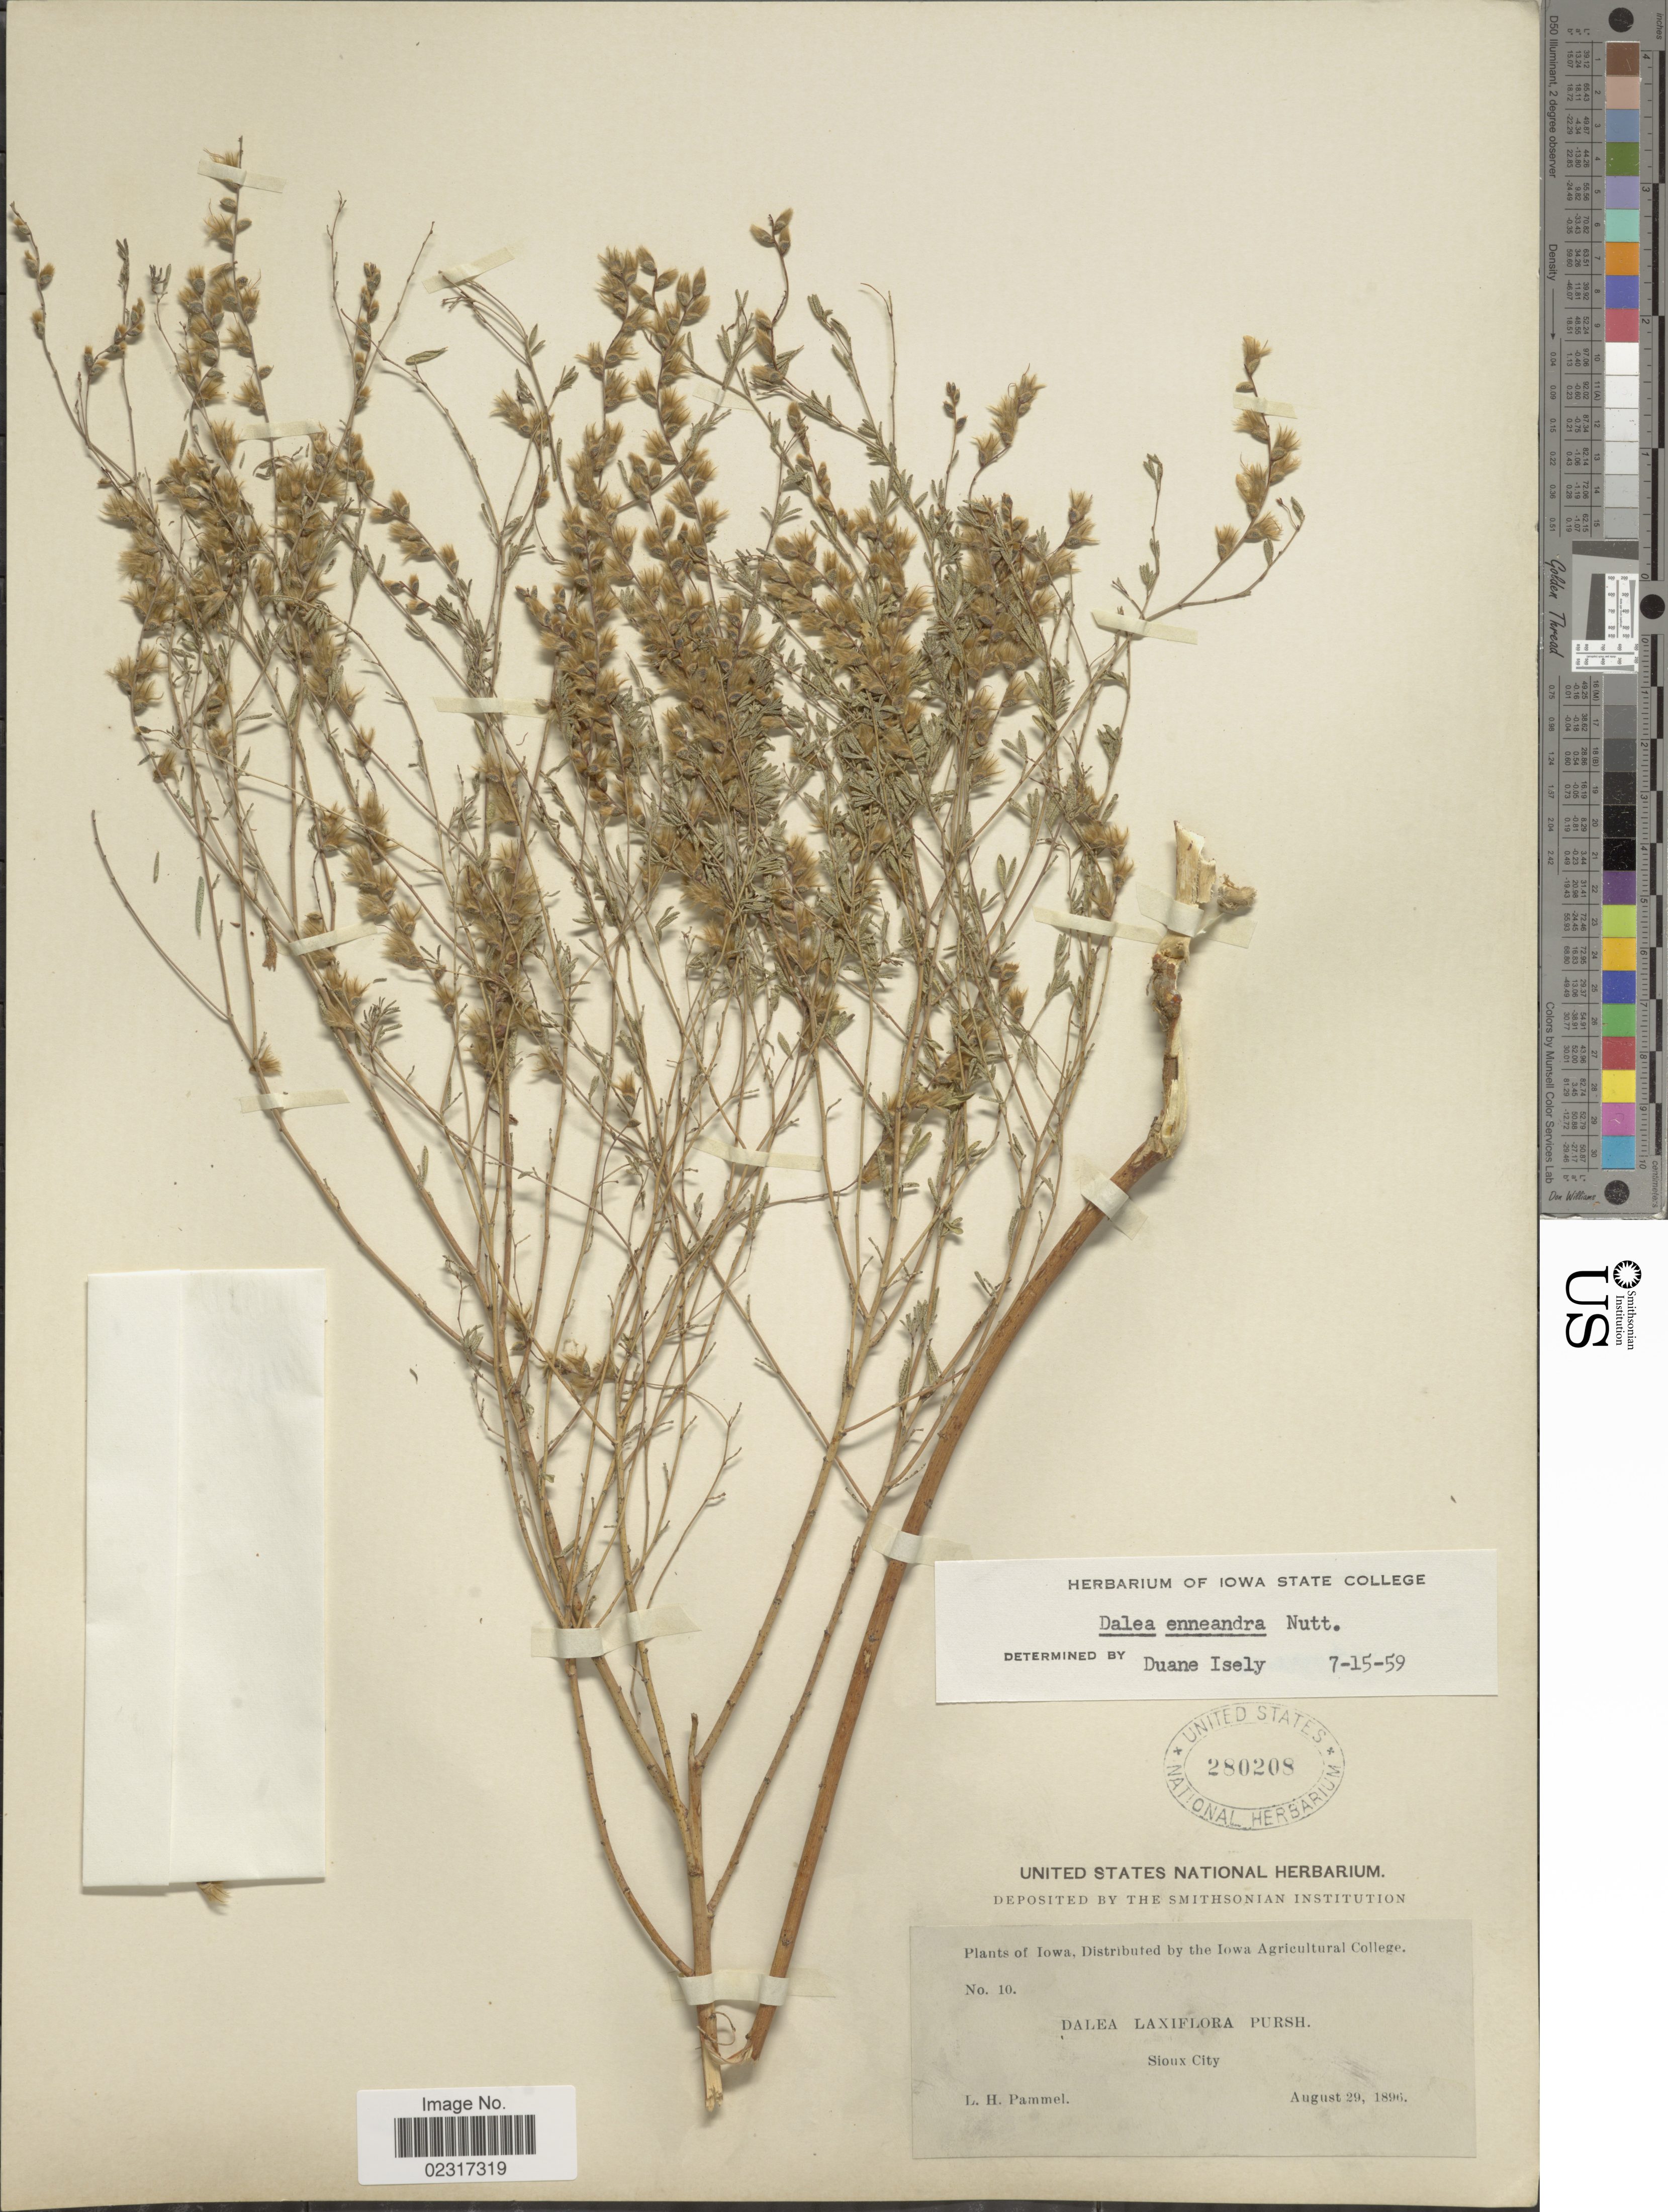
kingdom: Plantae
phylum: Tracheophyta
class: Magnoliopsida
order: Fabales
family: Fabaceae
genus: Dalea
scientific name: Dalea enneandra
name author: Nutt.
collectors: L. Pammel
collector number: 10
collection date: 1896-08-29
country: United States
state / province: Iowa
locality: Sioux City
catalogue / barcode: US 280208